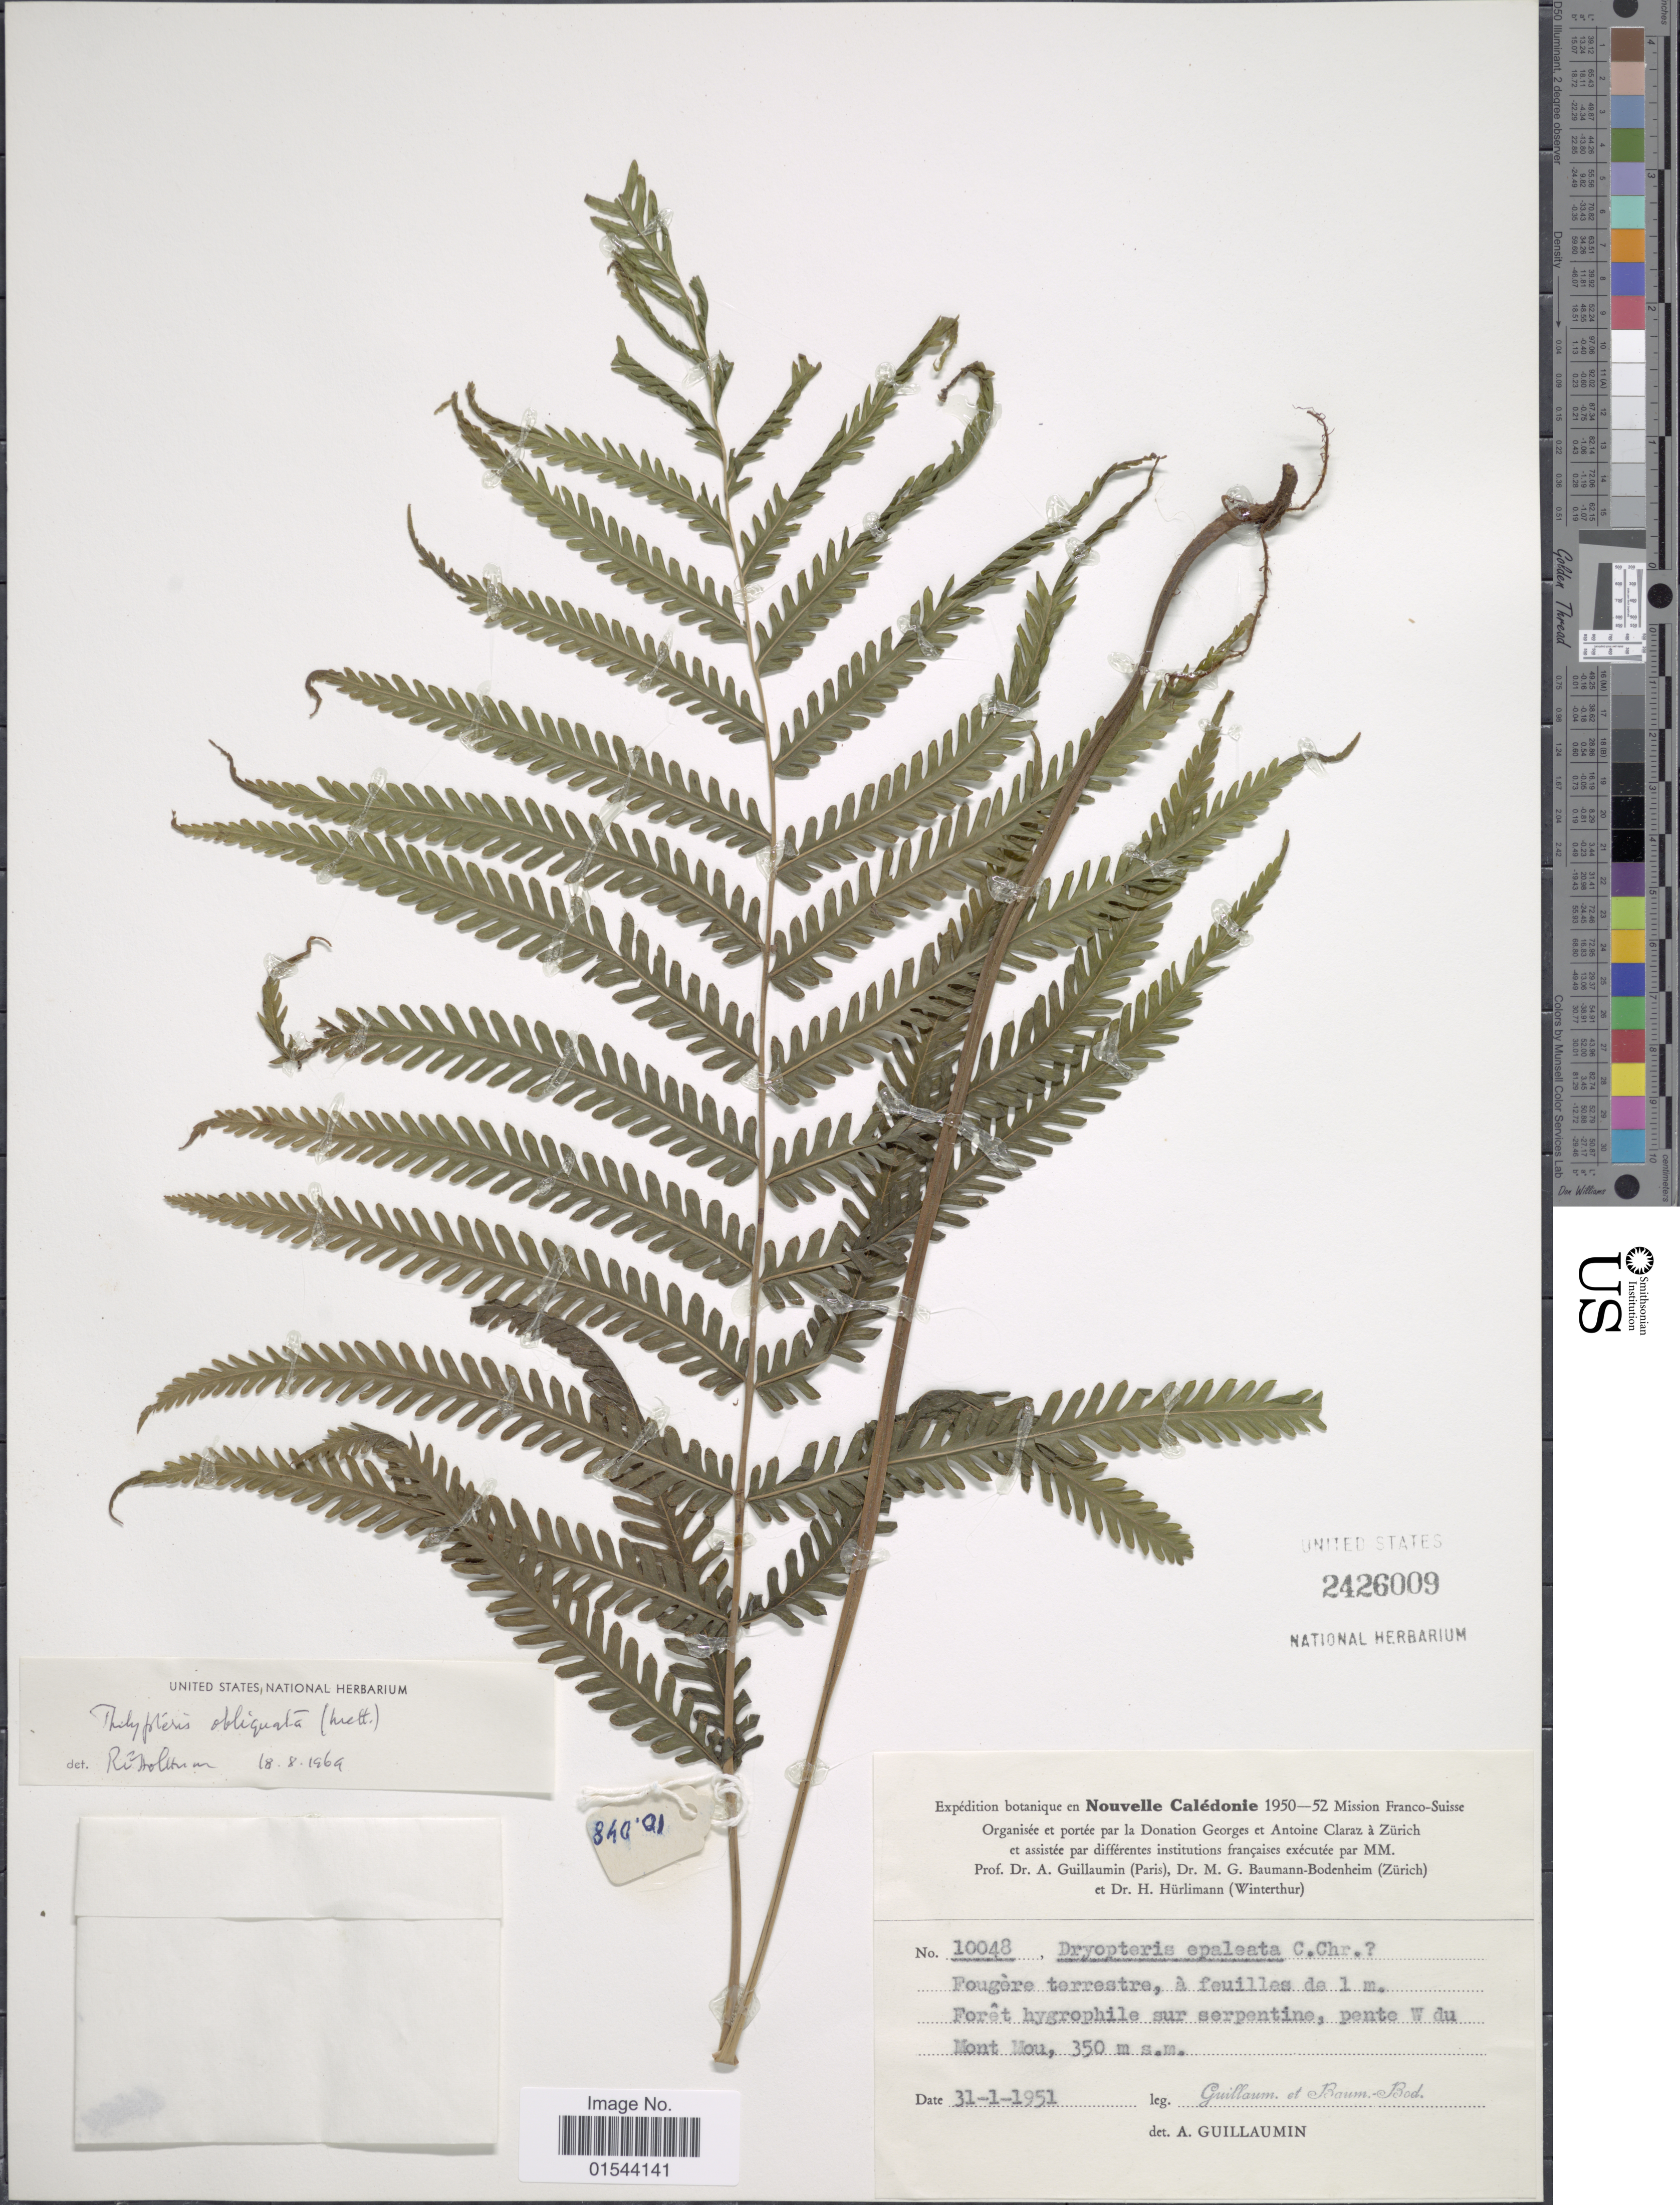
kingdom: Plantae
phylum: Tracheophyta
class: Polypodiopsida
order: Polypodiales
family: Thelypteridaceae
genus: Christella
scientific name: Christella harveyi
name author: (Mett.) Holttum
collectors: Guillaumin & M. G. Baumann-Bodenheim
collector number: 10048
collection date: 1951-01-31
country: New Caledonia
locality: Fougère terrestre, à feuilles de 1 m. Forêt hygrophile sur serpentine, pente W du Mont Mou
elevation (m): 350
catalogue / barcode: US 2426009